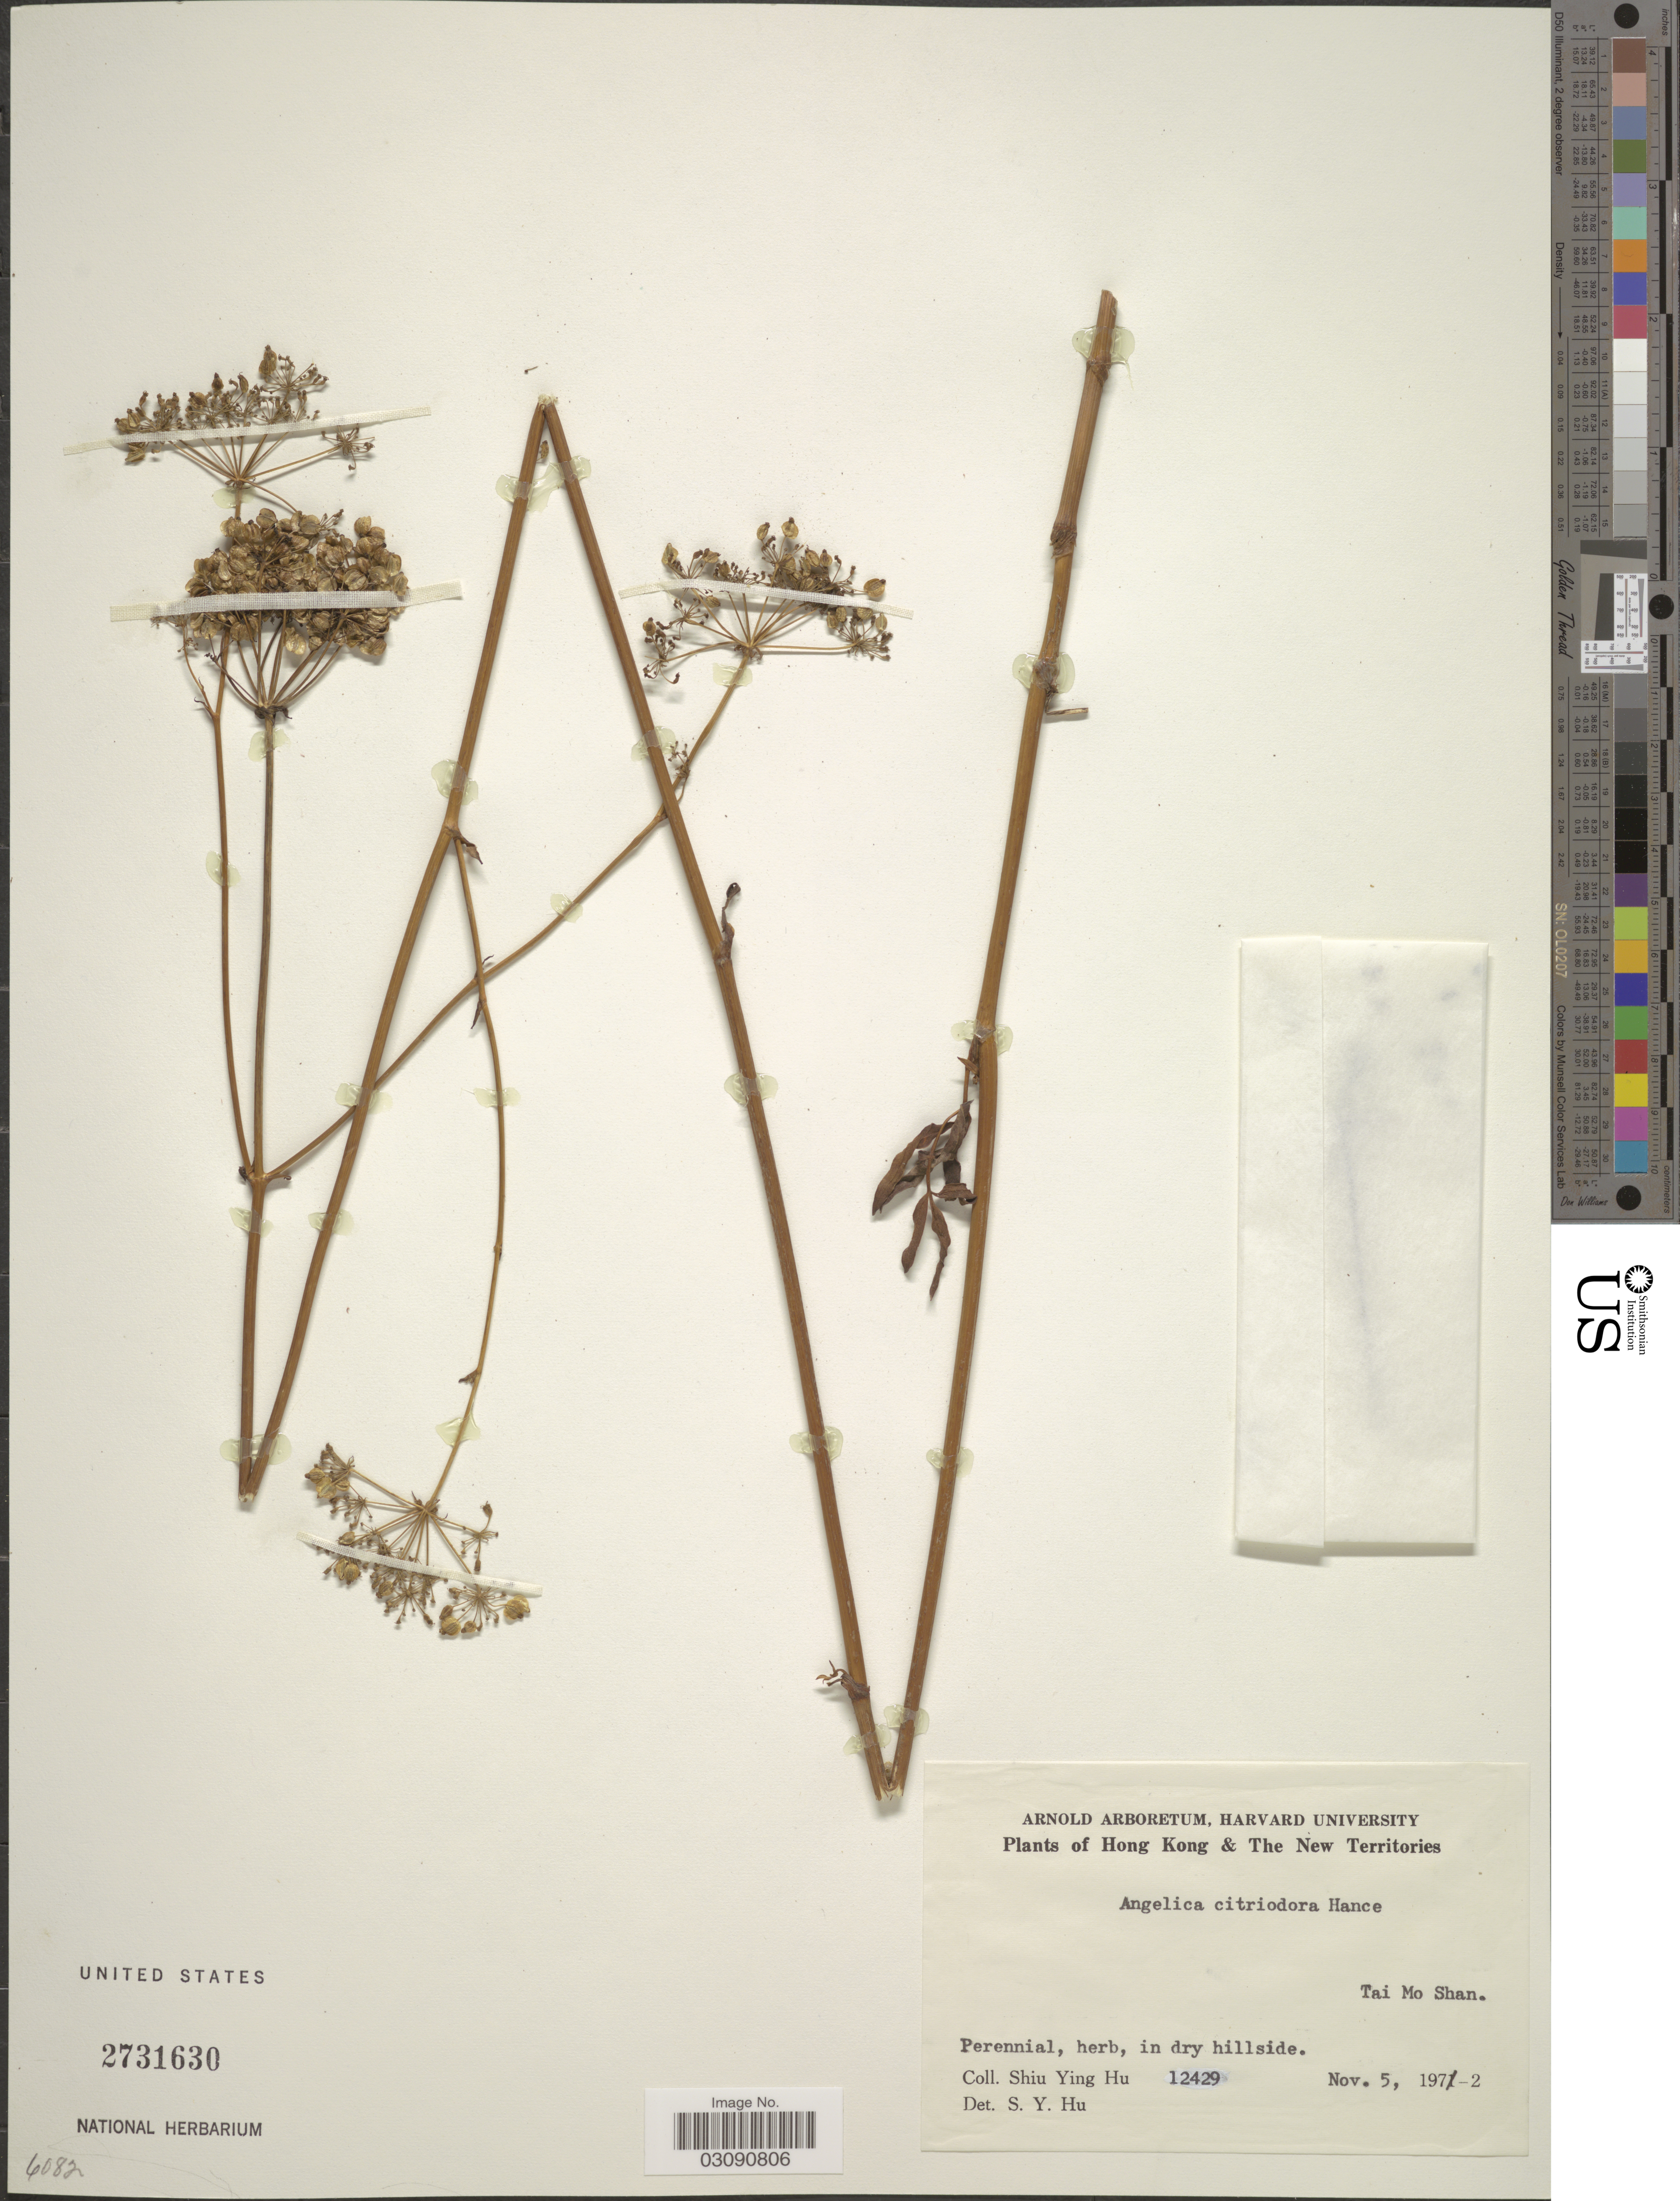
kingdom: Plantae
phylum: Tracheophyta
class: Magnoliopsida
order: Apiales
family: Apiaceae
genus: Angelica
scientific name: Angelica citriodora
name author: Hance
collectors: S. Y. Hu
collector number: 12429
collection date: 1972-11-05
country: China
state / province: Hong Kong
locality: Hong Kong & The New Territories, Tai Mo Shan.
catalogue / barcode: US 2731630